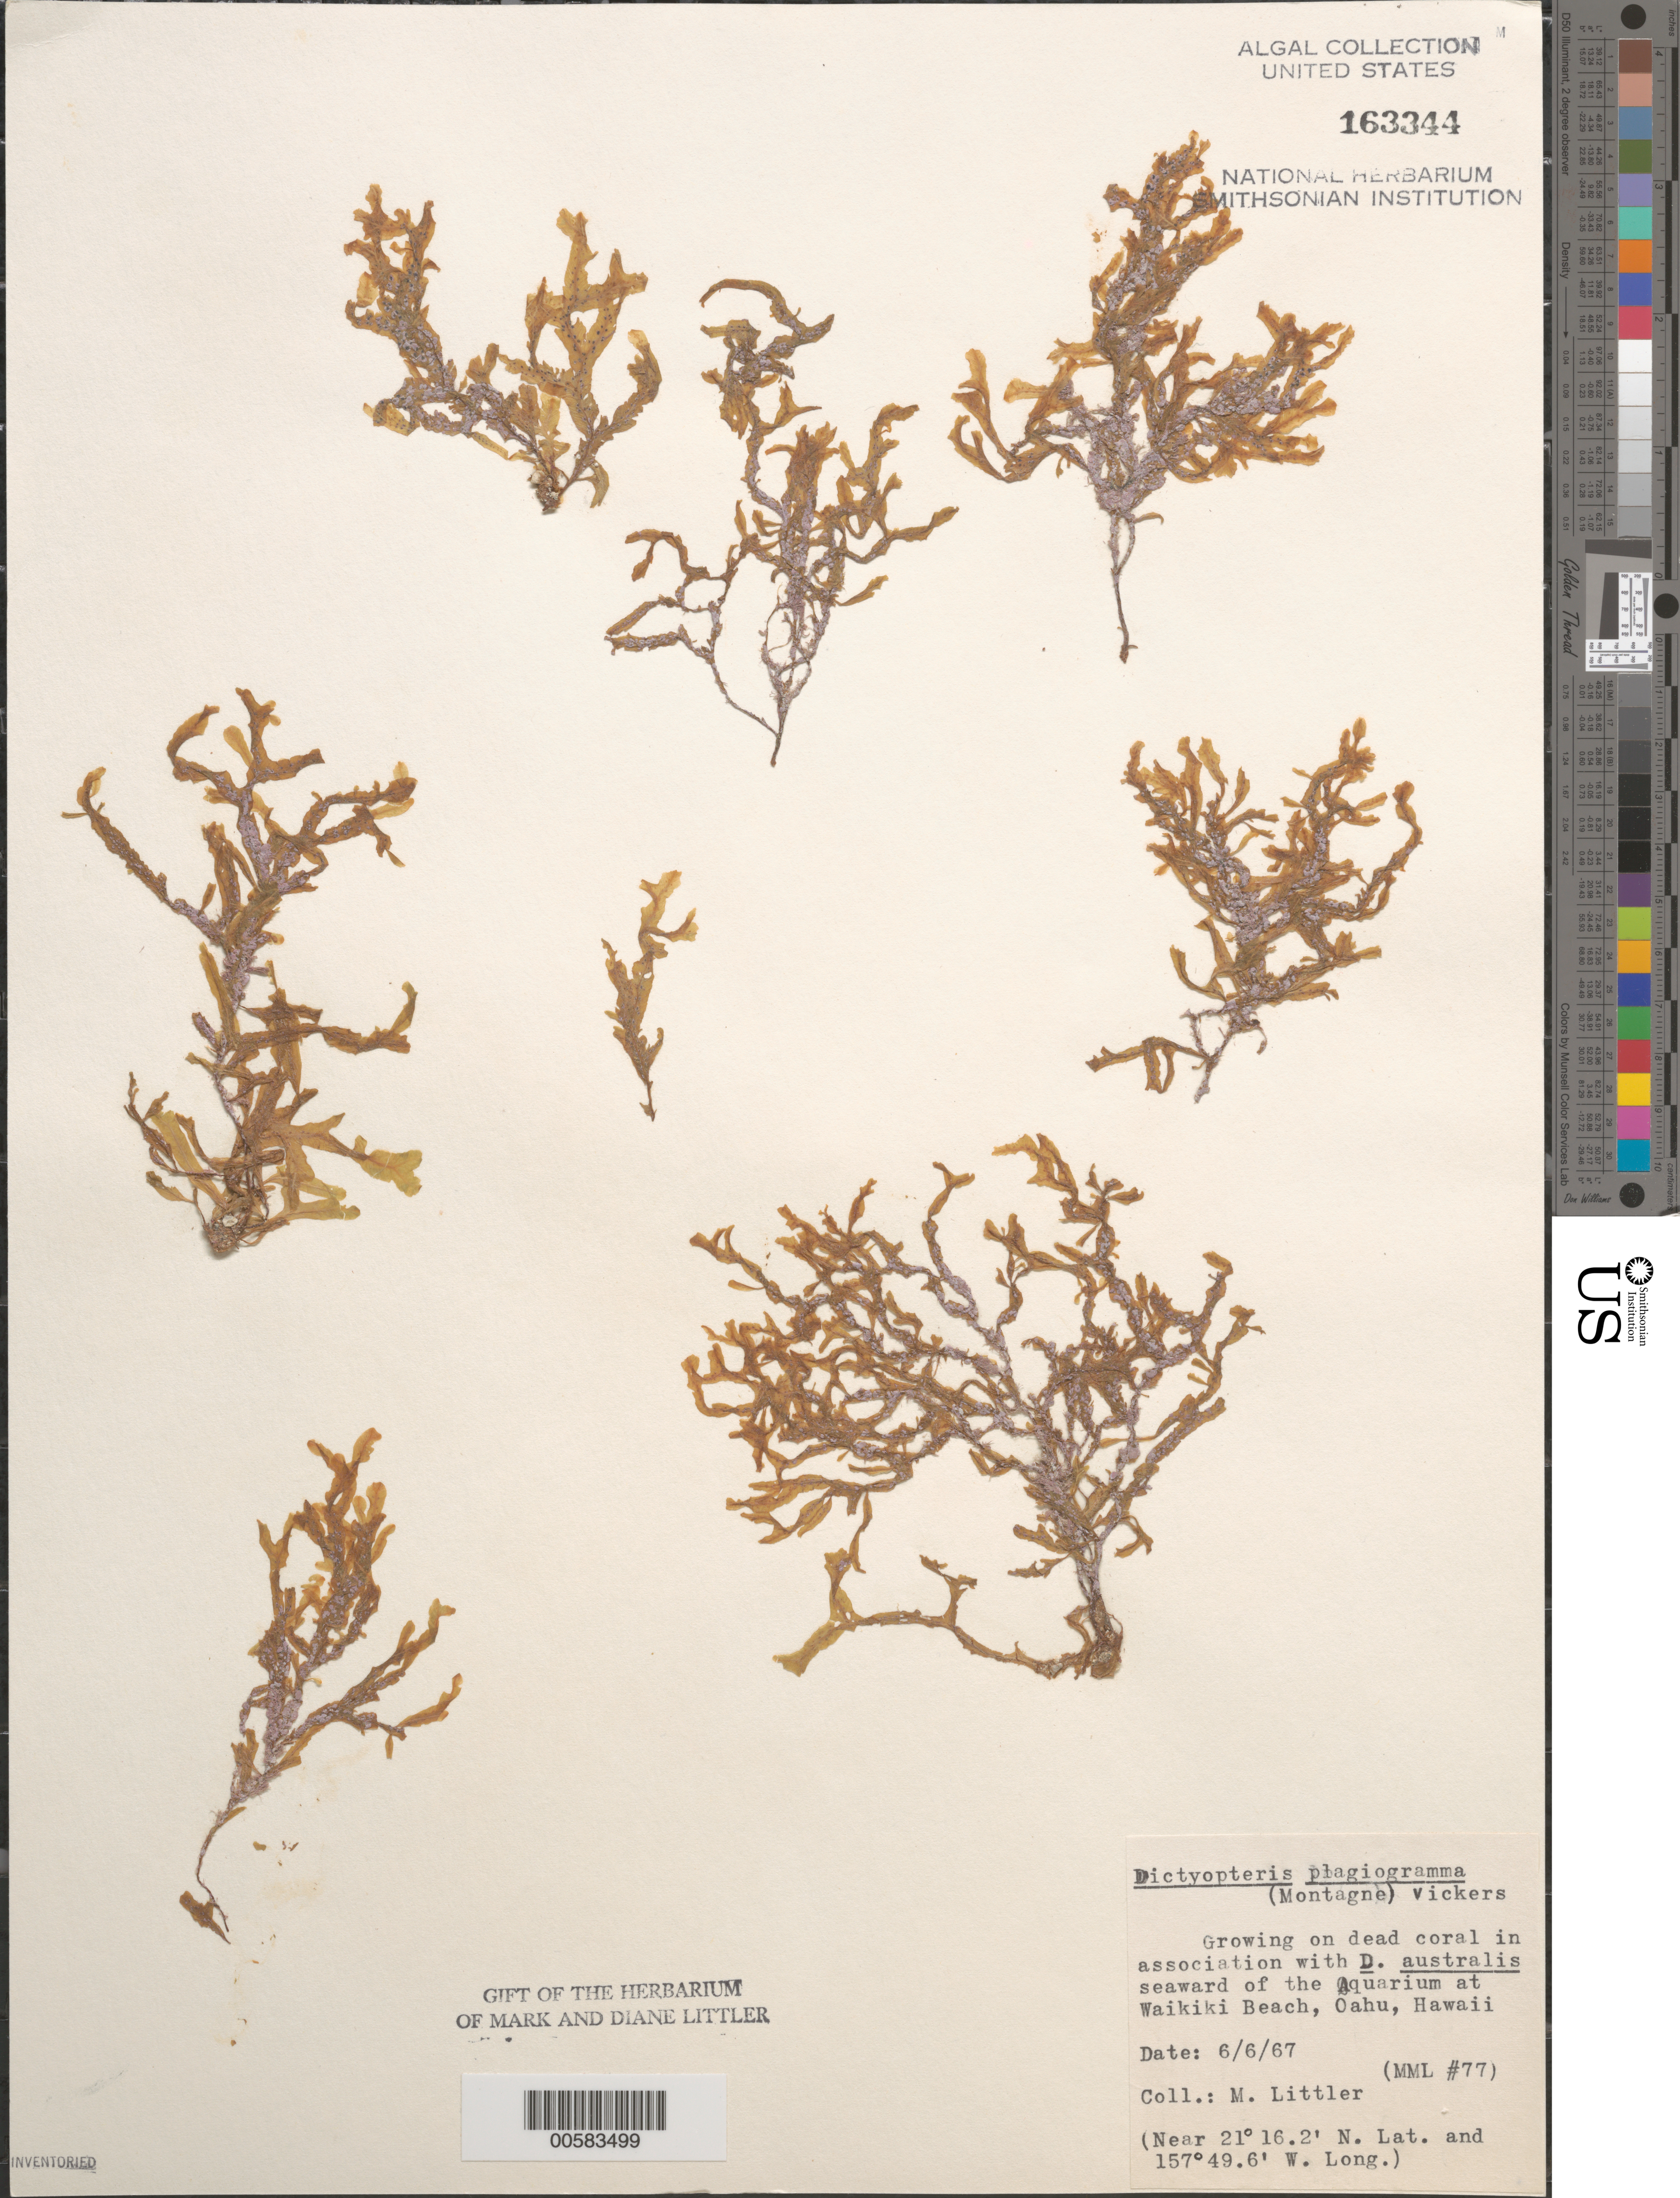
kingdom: Chromista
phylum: Ochrophyta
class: Phaeophyceae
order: Dictyotales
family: Dictyotaceae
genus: Dictyopteris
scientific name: Dictyopteris plagiogramma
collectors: M. M. Littler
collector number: ML 77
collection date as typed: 06 Jun 1967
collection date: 1967-06-06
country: United States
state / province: Hawaii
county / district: Honolulu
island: Oahu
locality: Waikiki Beach near Aquarium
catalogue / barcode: US 163344